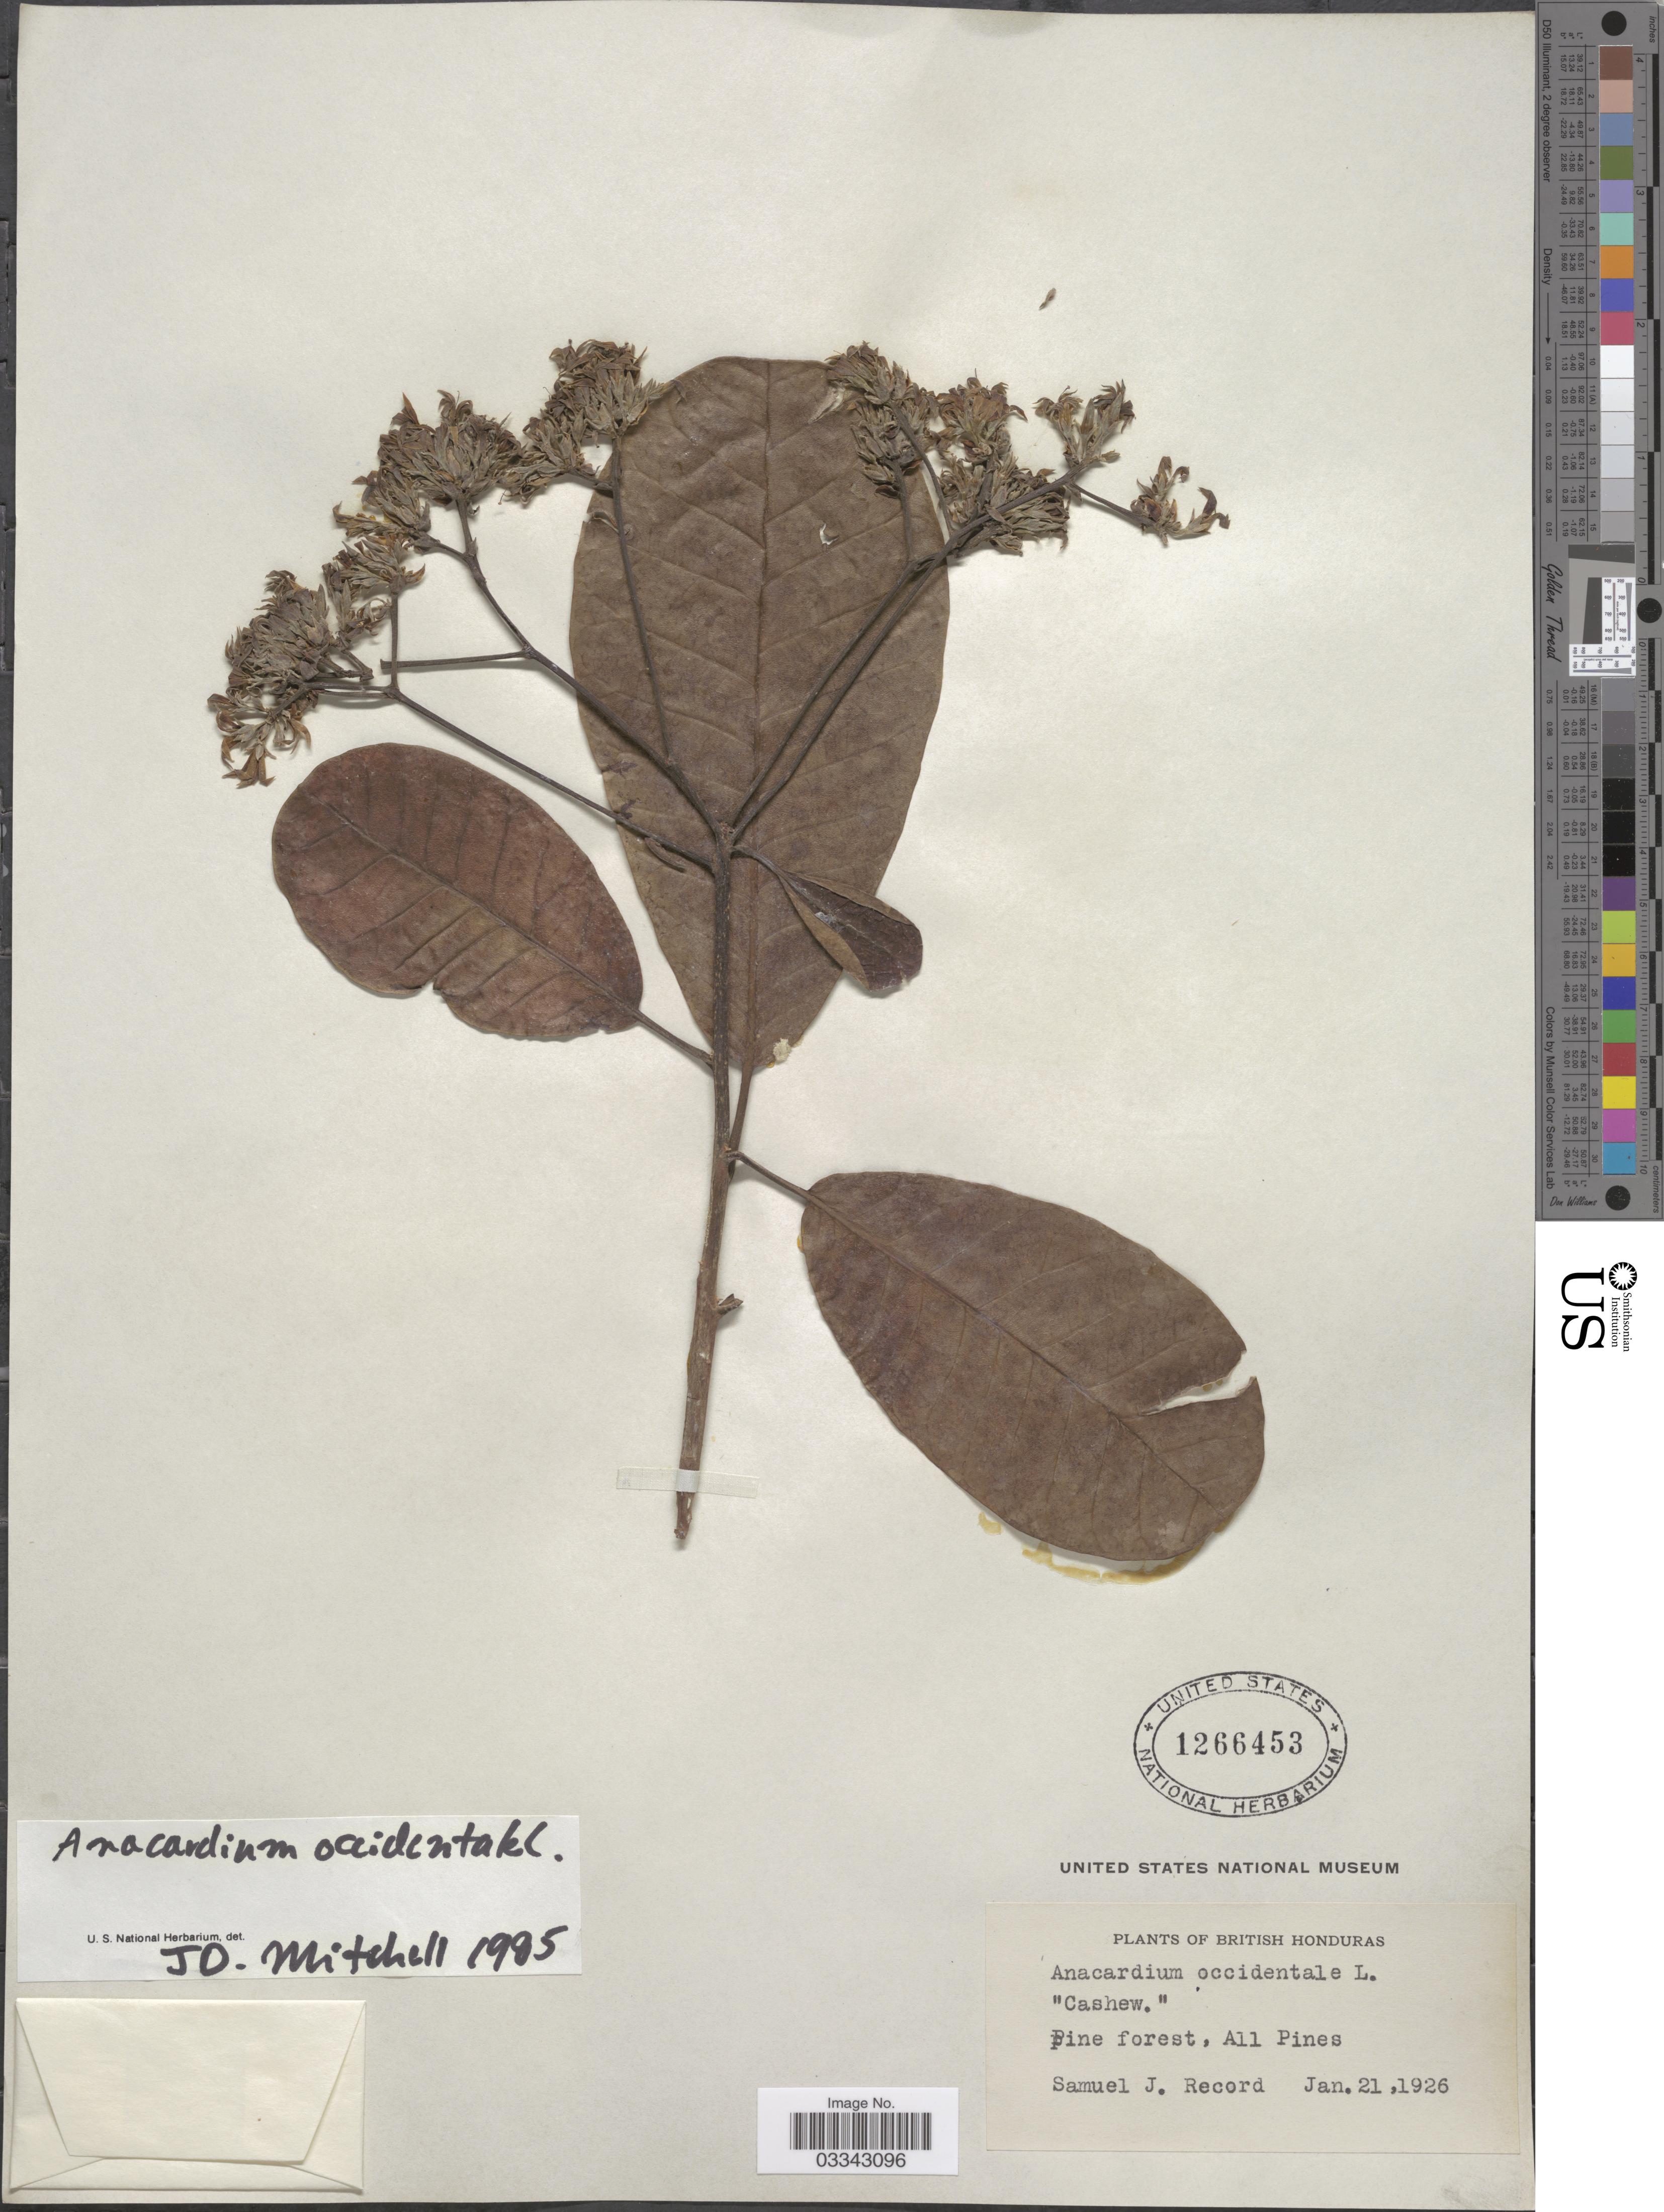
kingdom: Plantae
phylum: Tracheophyta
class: Magnoliopsida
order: Sapindales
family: Anacardiaceae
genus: Anacardium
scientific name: Anacardium occidentale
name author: L.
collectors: S. J. Record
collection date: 1926-01-21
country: Belize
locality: British Honduras. Pine forest, All Pines.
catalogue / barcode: US 1266453